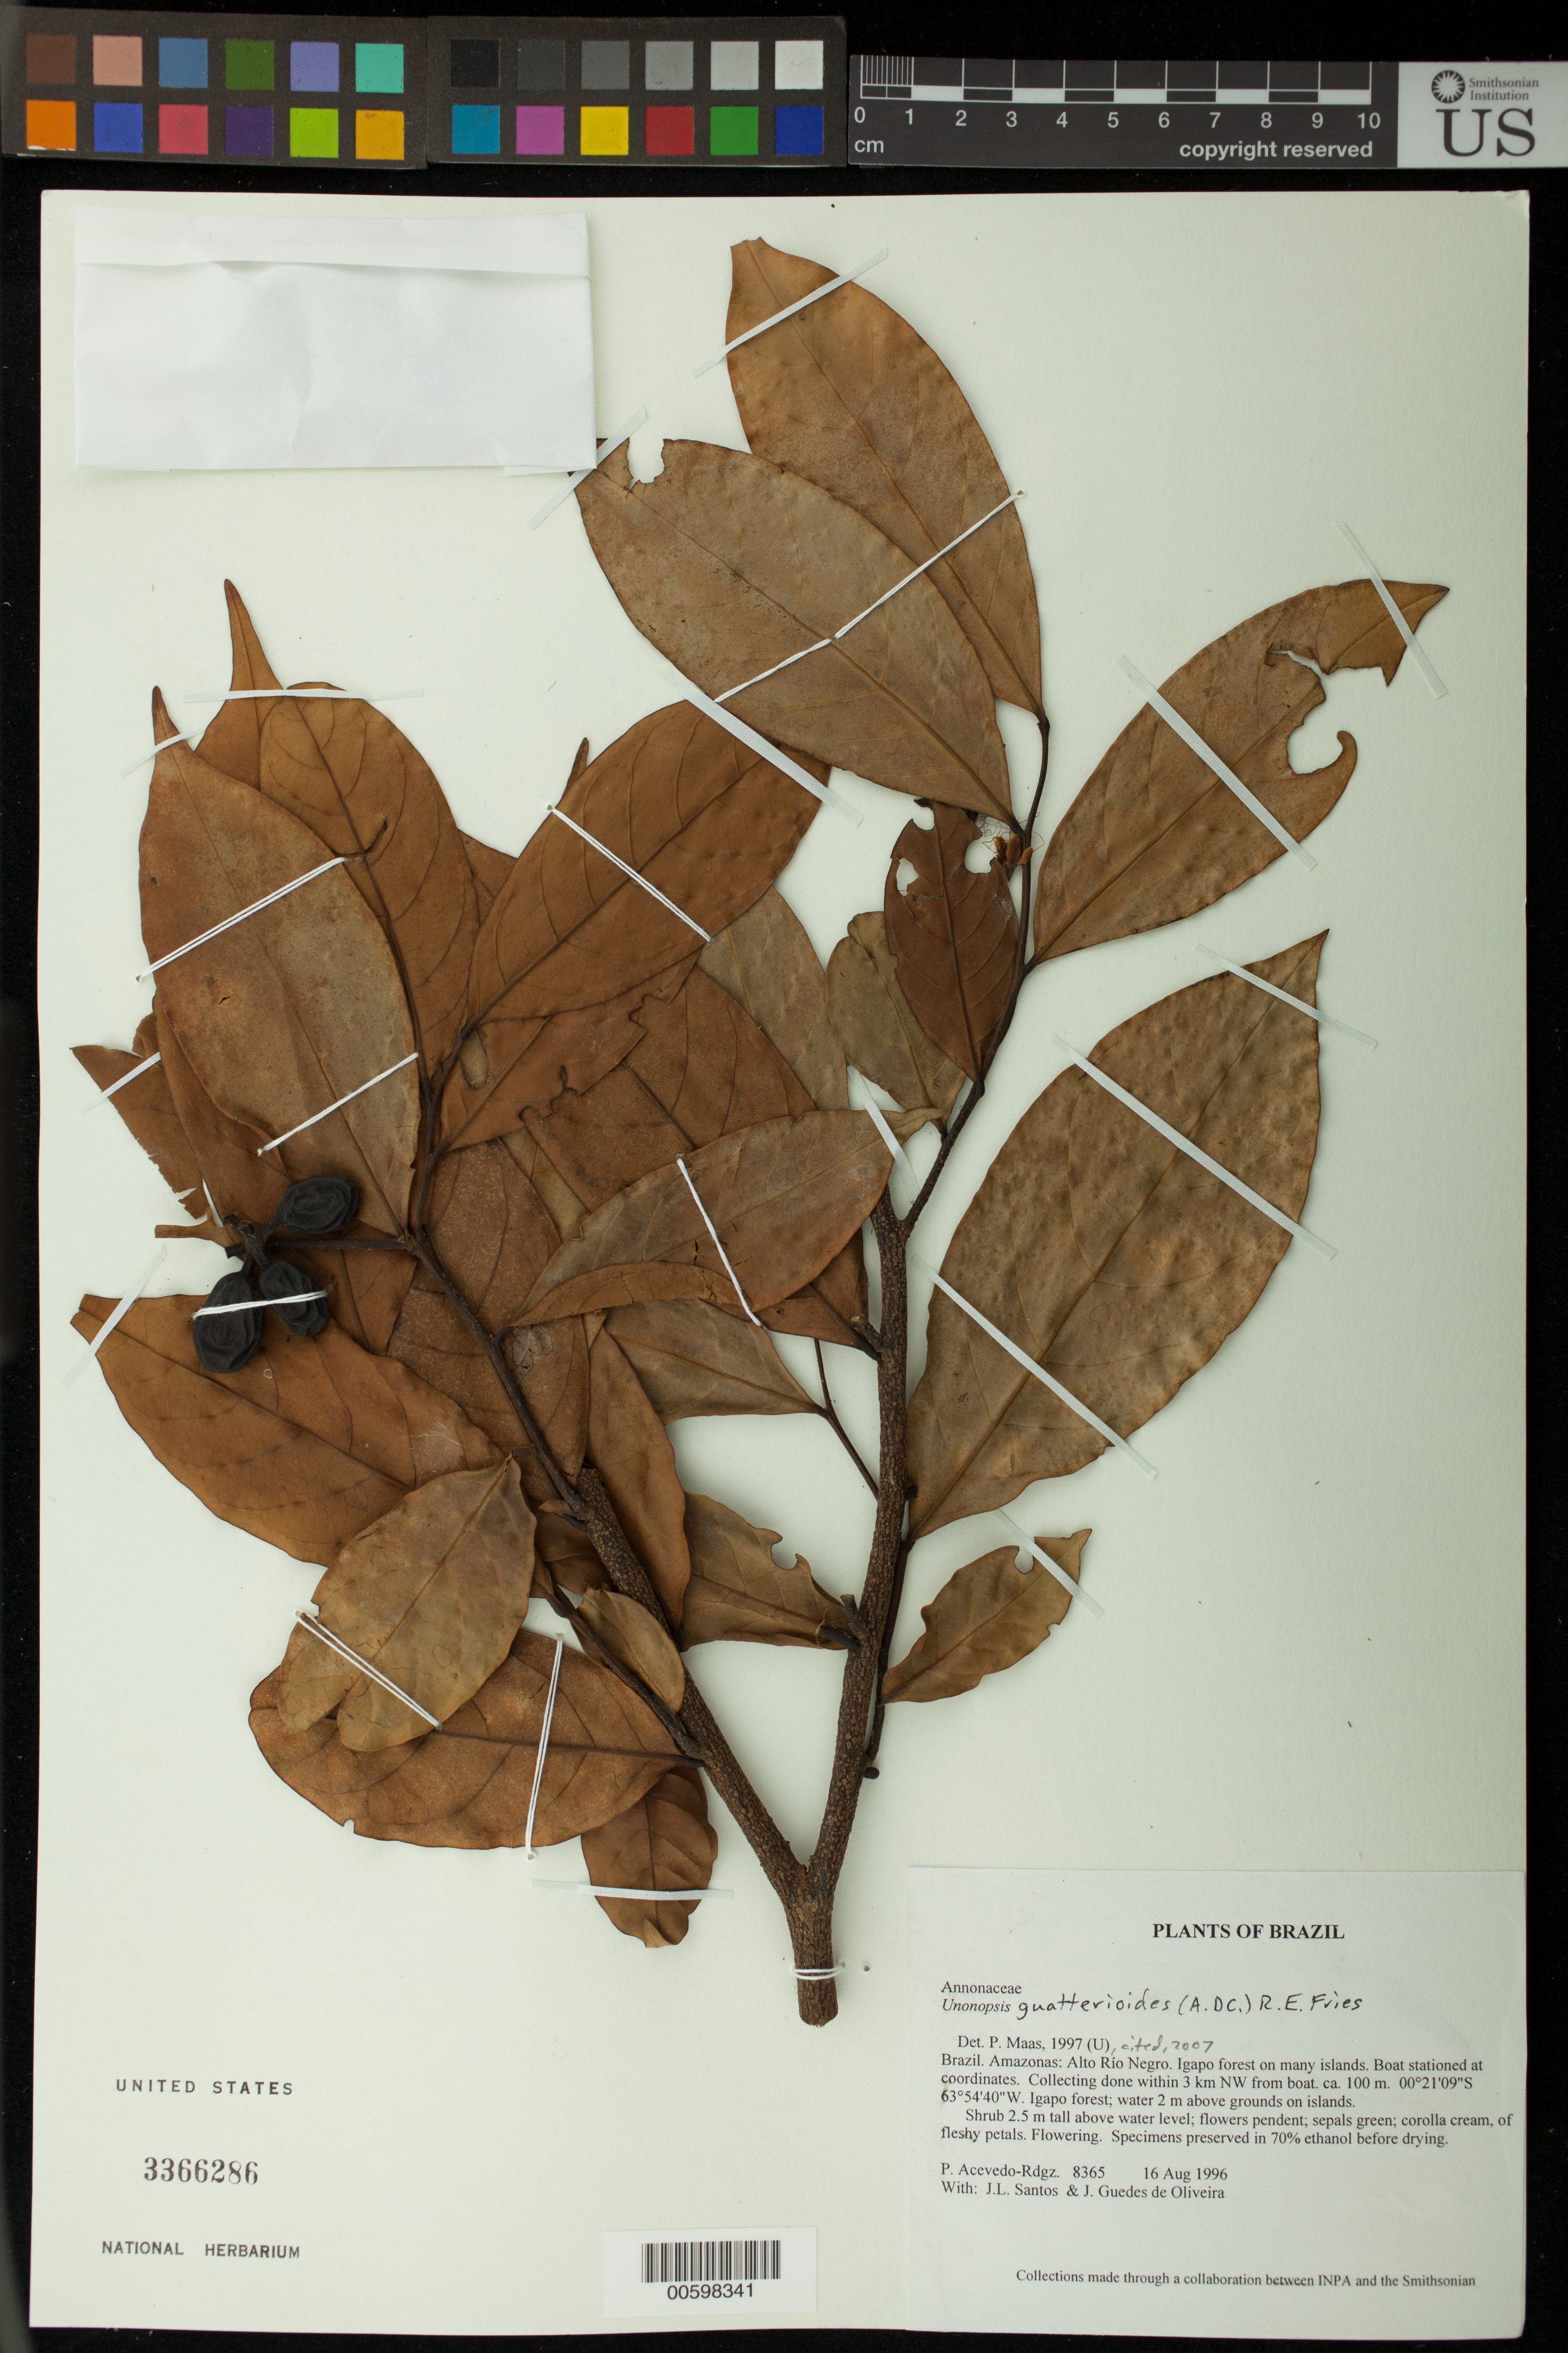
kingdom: Plantae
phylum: Tracheophyta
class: Magnoliopsida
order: Magnoliales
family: Annonaceae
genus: Unonopsis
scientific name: Unonopsis guatterioides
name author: (A. DC.) R.E. Fr.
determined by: Maas, Paul J. M.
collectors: P. Acevedo-Rodr., J. L. Santos & J. Guedes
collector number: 42458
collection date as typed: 16 Aug 1996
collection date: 1996-08-16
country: Brazil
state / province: Amazonas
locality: Amazonas: Alto Río Negro. Igapo forest on many islands. Boat stationed at coordinates. Collecting done within 3 km NW from boat.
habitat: Igapo forest; water 2 m above grounds on islands.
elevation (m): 100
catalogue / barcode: US 3343357